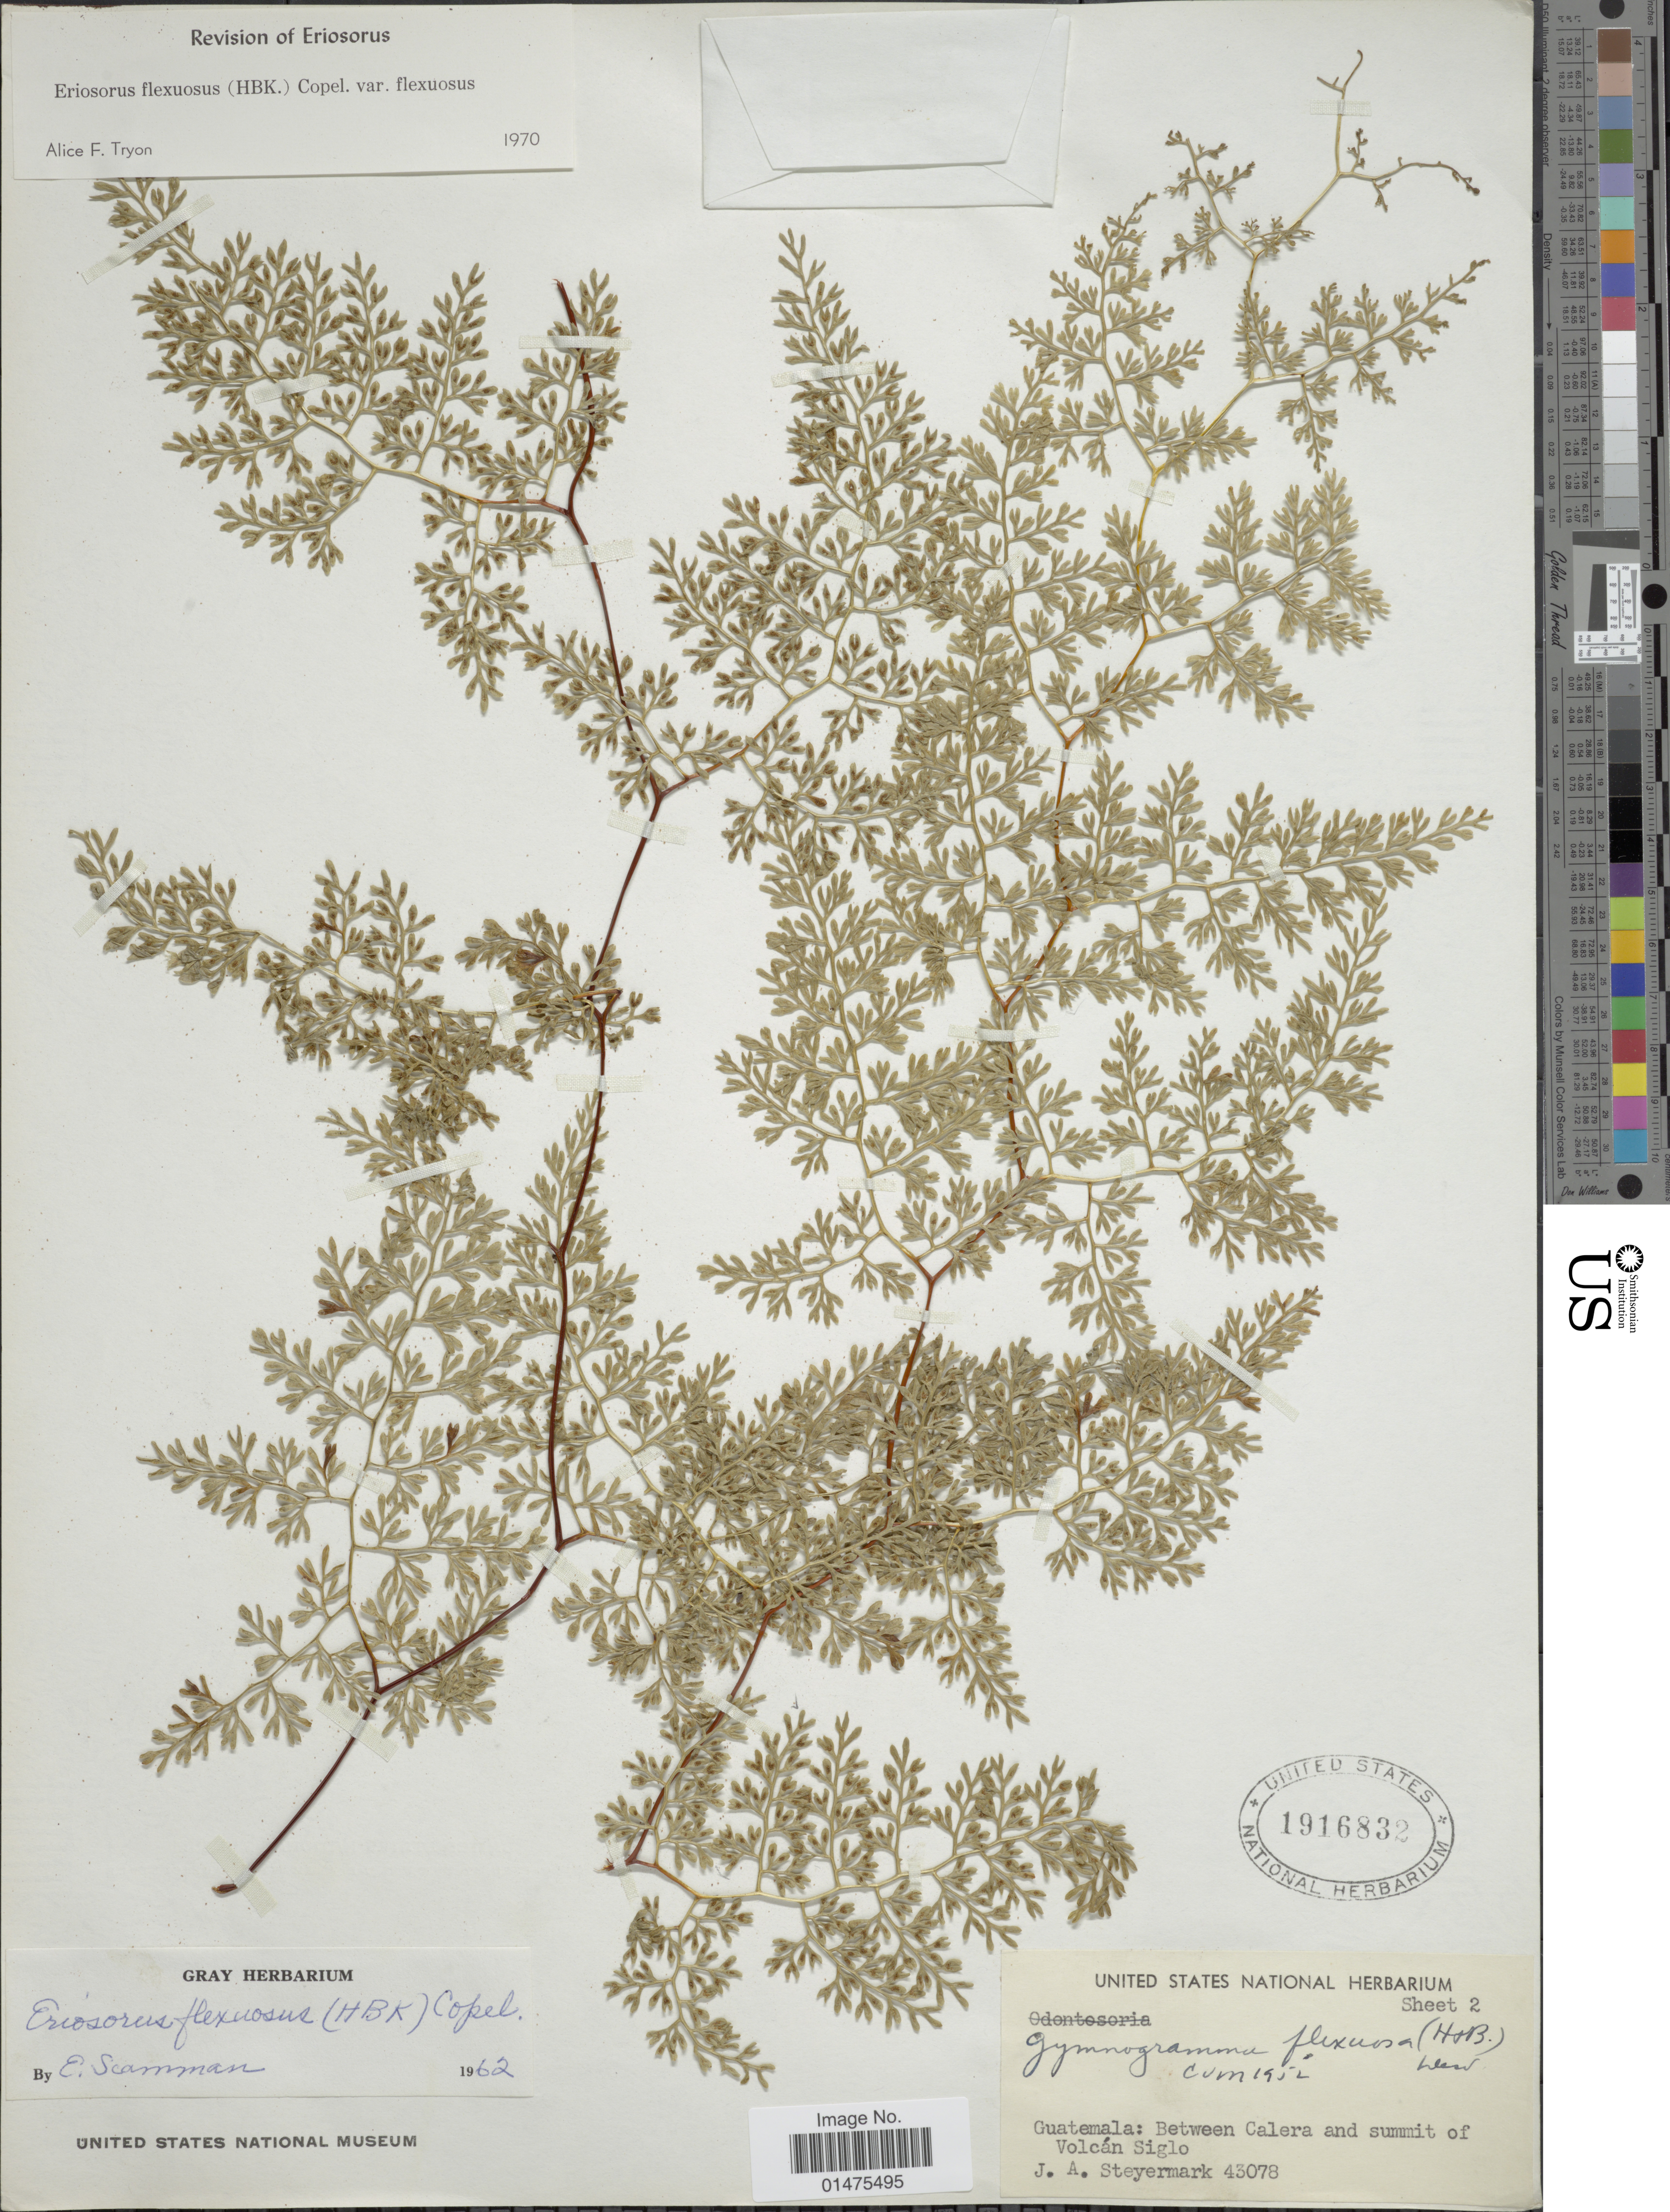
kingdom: Plantae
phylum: Tracheophyta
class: Polypodiopsida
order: Polypodiales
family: Pteridaceae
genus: Jamesonia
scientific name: Jamesonia flexuosa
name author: (Humb. & Bonpl.) Christenh.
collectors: J. Steyermark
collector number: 43078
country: Guatemala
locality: Between Calera and summit of Volcán Siglo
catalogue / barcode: US 1916832